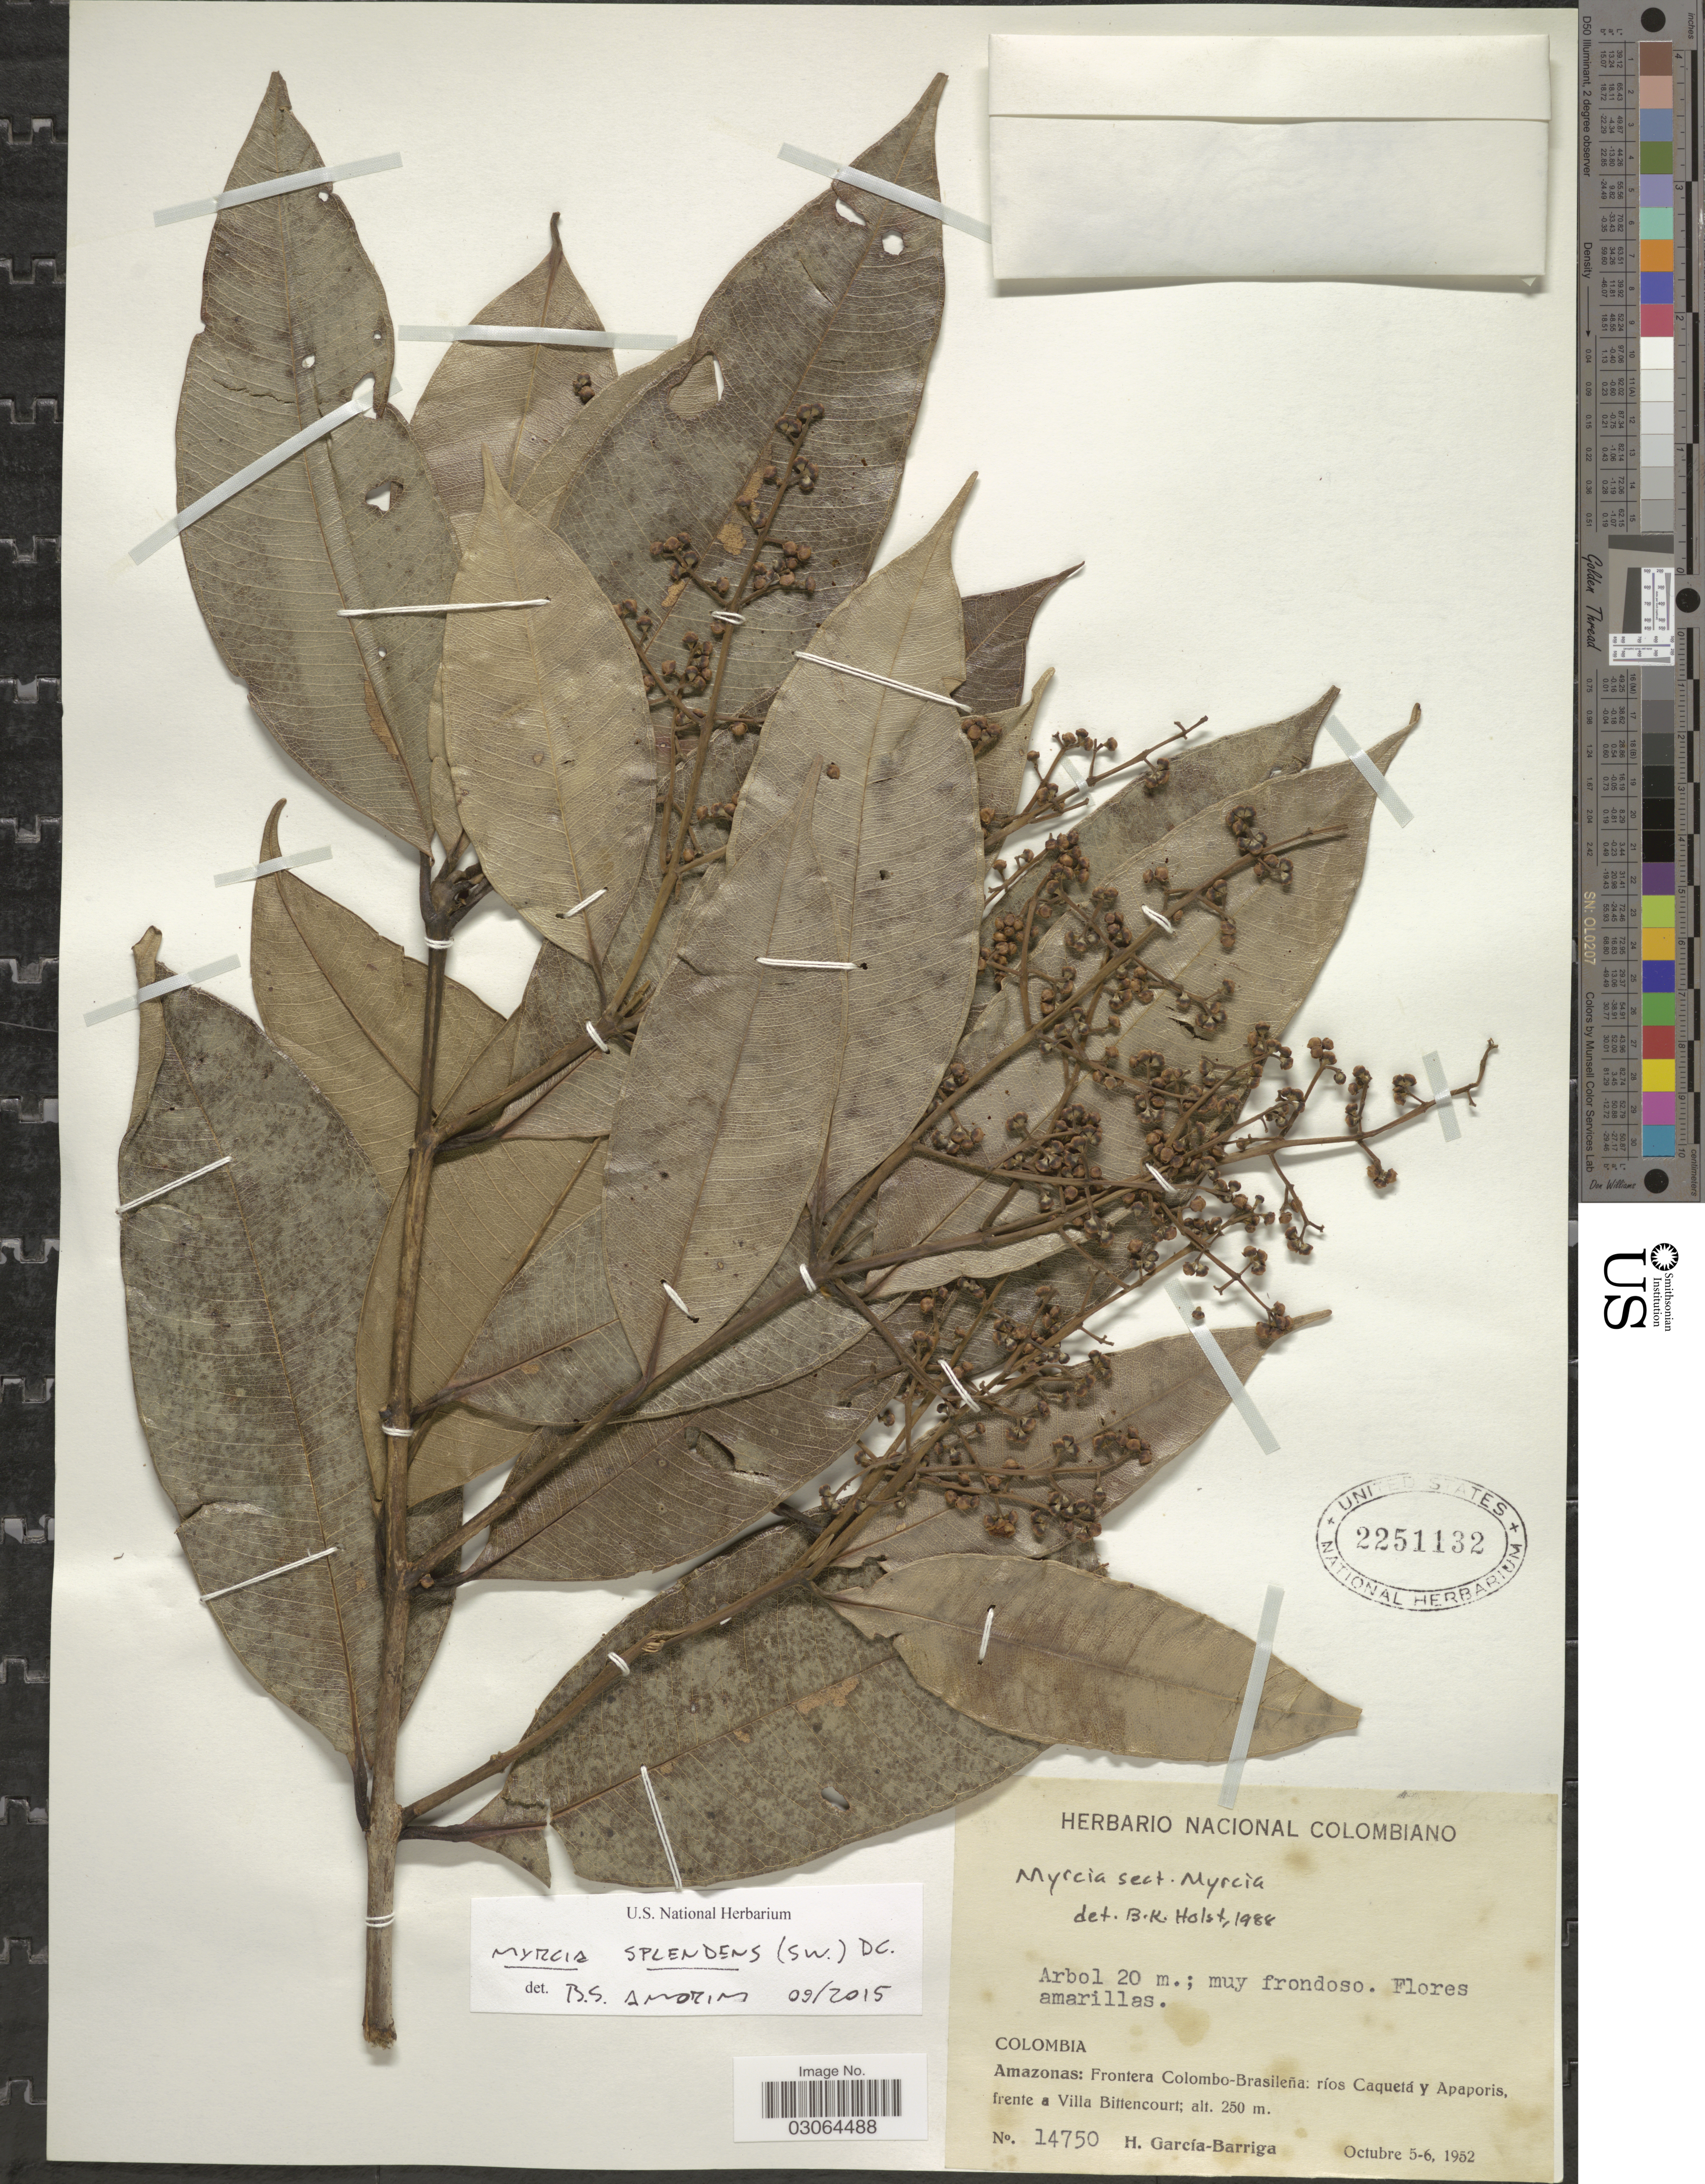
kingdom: Plantae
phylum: Tracheophyta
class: Magnoliopsida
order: Myrtales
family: Myrtaceae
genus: Myrcia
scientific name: Myrcia splendens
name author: (Sw.) DC.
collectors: H. García Barriga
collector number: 14750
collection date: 1952-10-05/1952-10-06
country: Colombia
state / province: Amazônas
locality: Frontera Colombo-Brasileña: ríos Caquetá y Apaporis, frente a Villa Bittencourt.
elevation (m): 250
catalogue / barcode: US 2251132